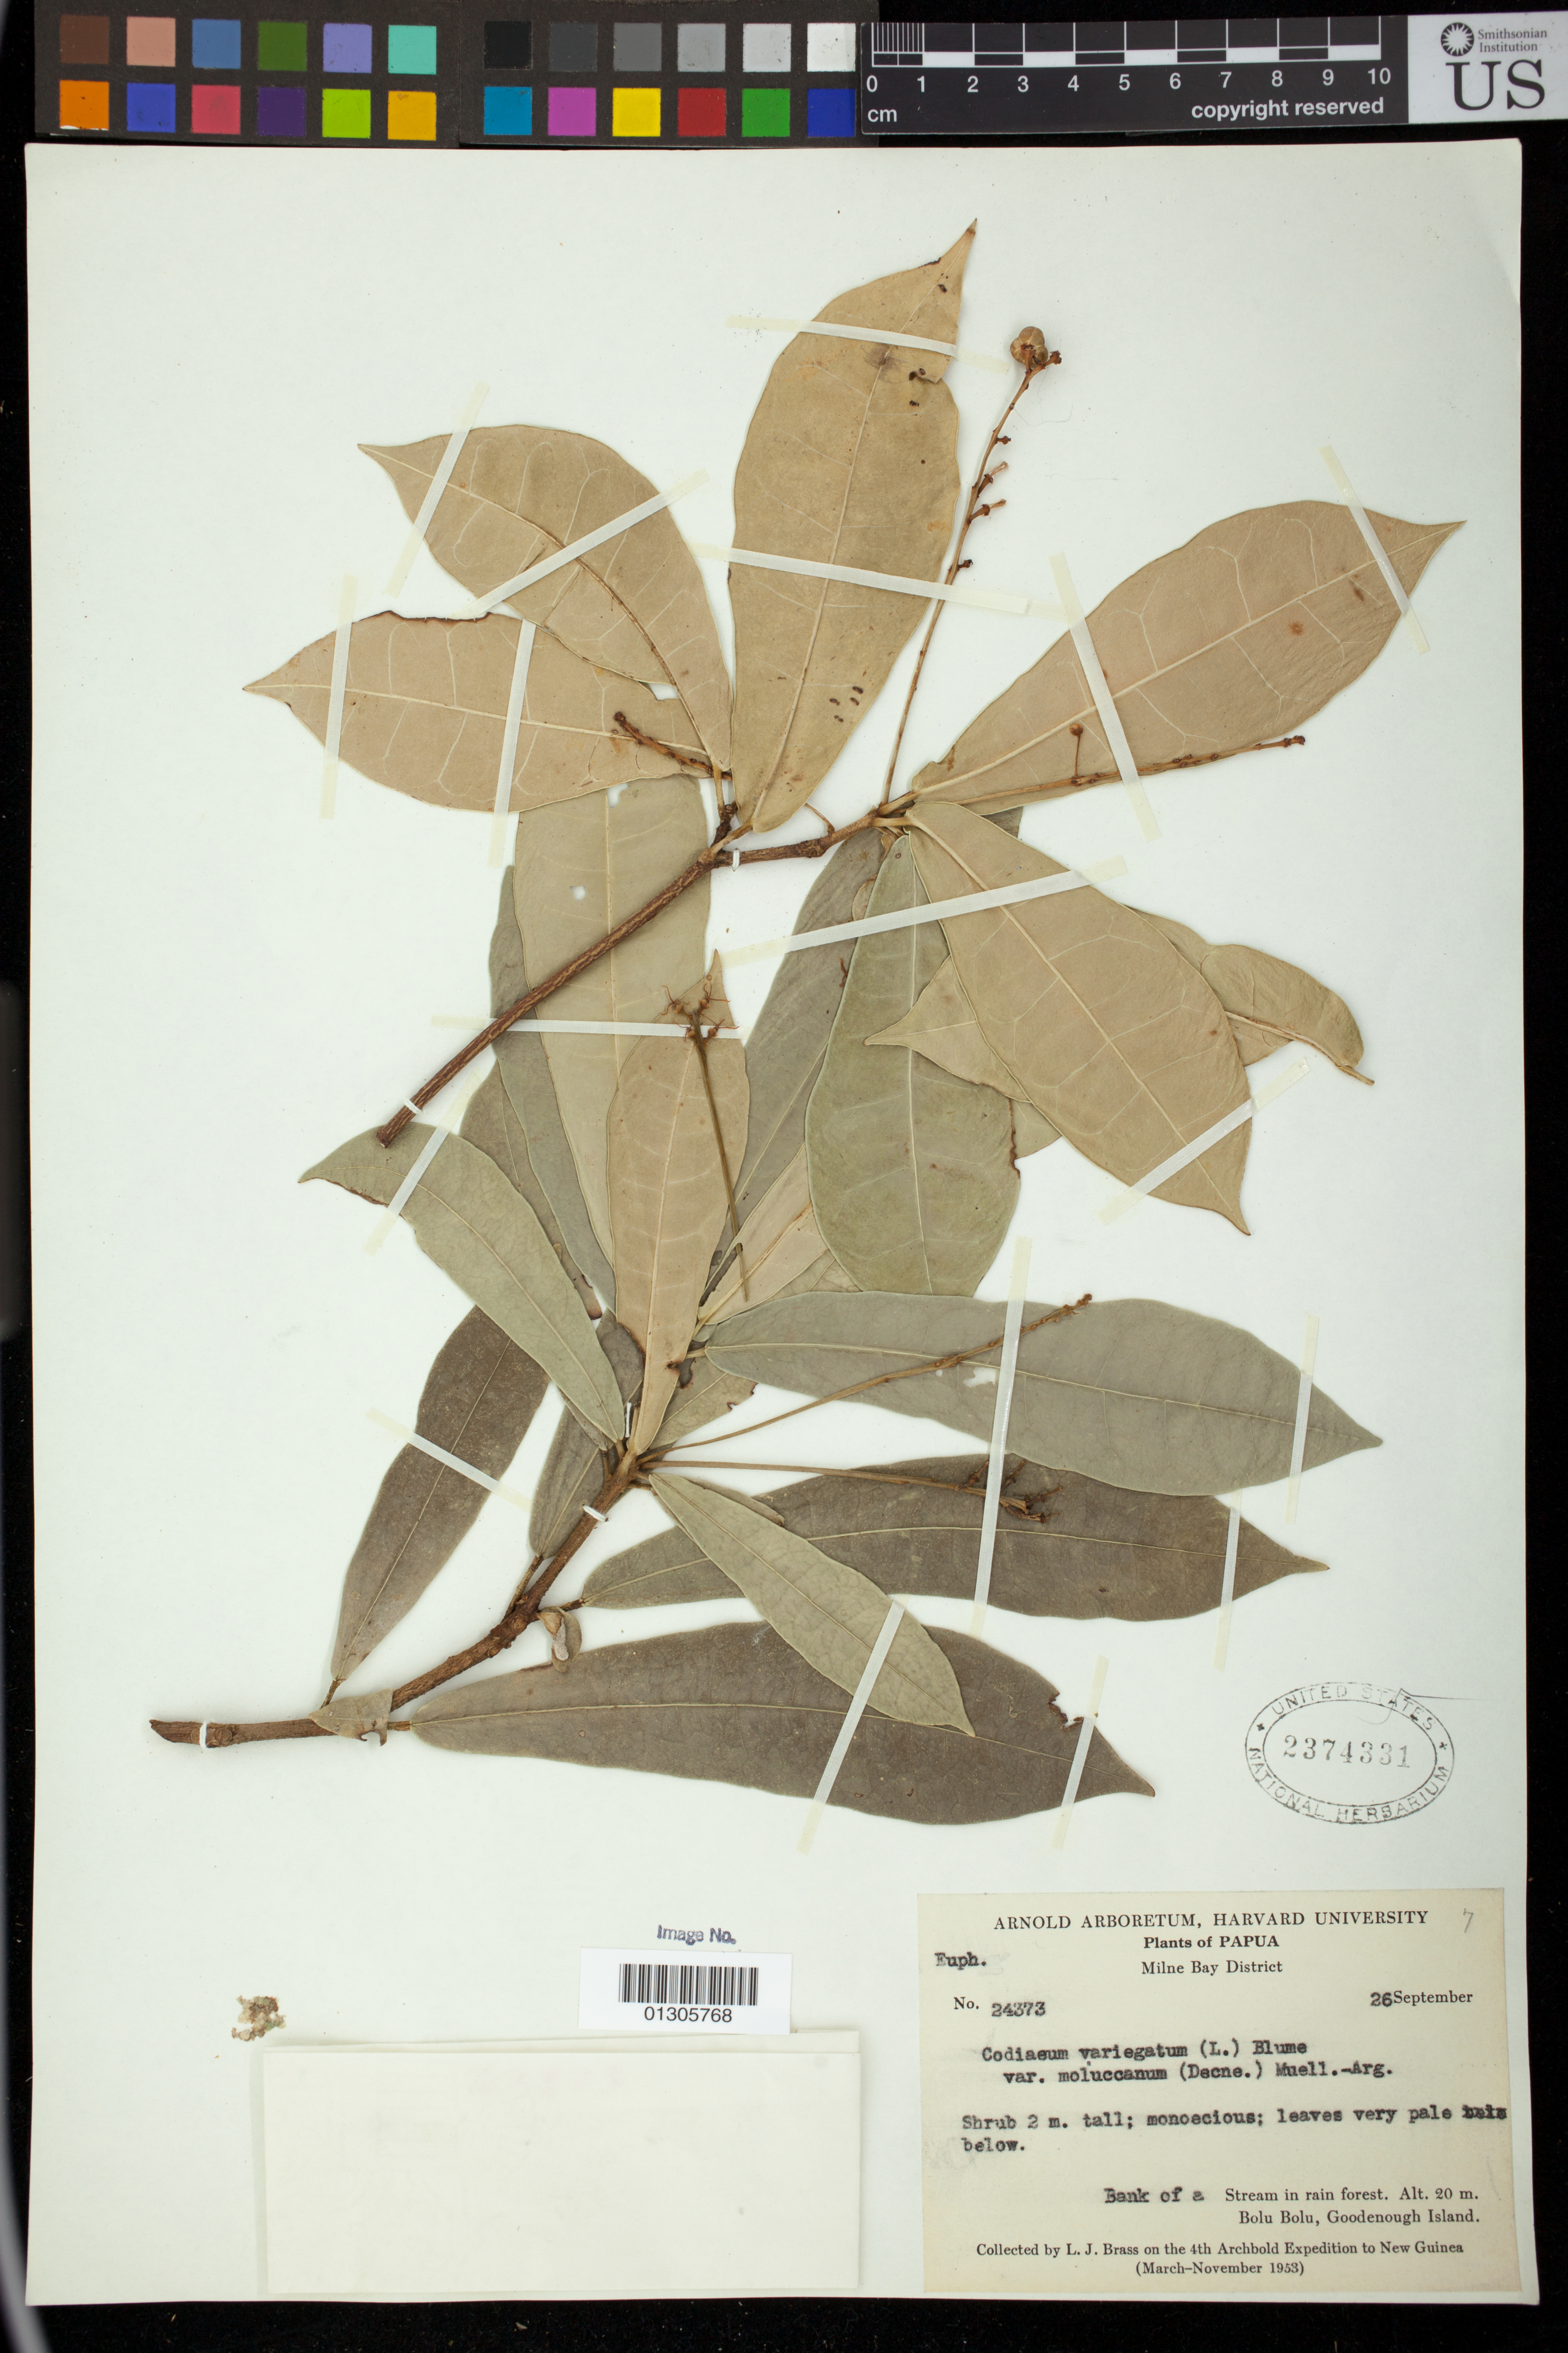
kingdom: Plantae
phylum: Tracheophyta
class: Magnoliopsida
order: Malpighiales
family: Euphorbiaceae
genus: Codiaeum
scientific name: Codiaeum variegatum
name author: (L.) Rumph. ex A. Juss.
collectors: L. J. Brass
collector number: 24373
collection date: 1953-09-26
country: Papua New Guinea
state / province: Milne Bay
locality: Bank of a Stream in rain forest. Bolu Bolu, Goodenough Island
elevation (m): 20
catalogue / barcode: US 2374331